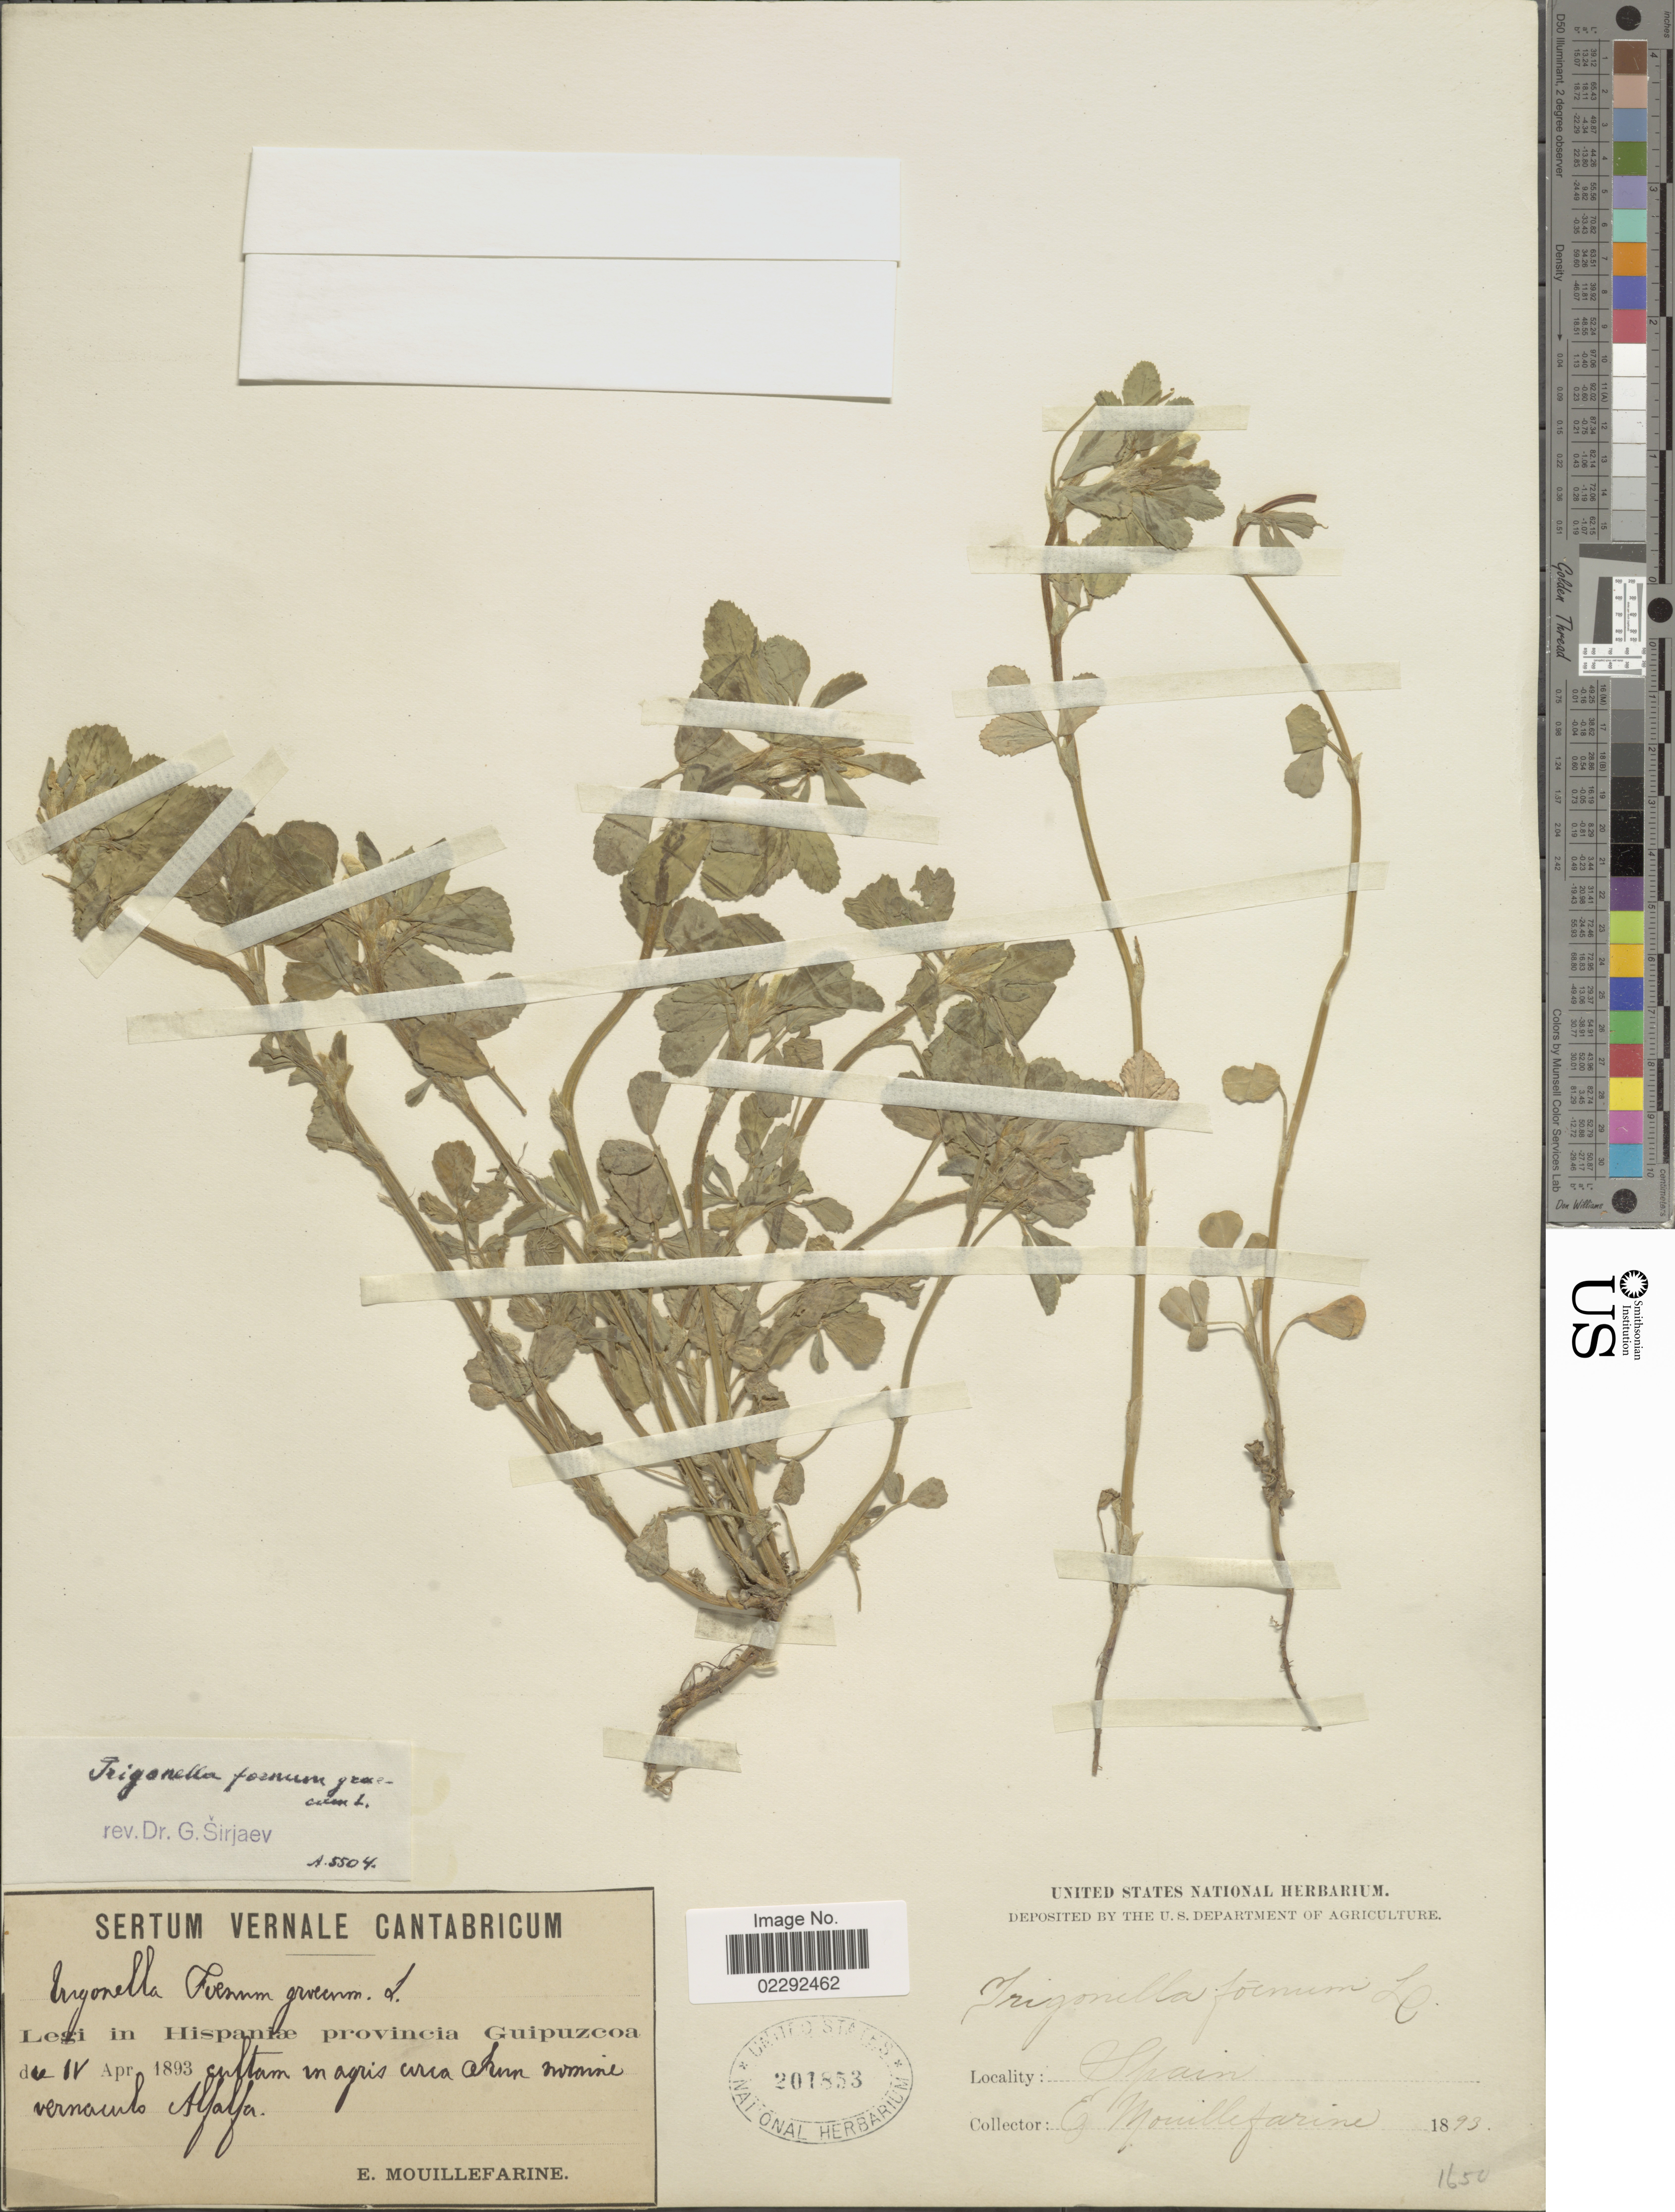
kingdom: Plantae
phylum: Tracheophyta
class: Magnoliopsida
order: Fabales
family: Fabaceae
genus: Trigonella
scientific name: Trigonella foenum-graecum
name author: L.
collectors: E. Mouillefarine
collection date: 1893-04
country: Spain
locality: Provincia Guipuzcoa. Alfalfa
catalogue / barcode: US 201853